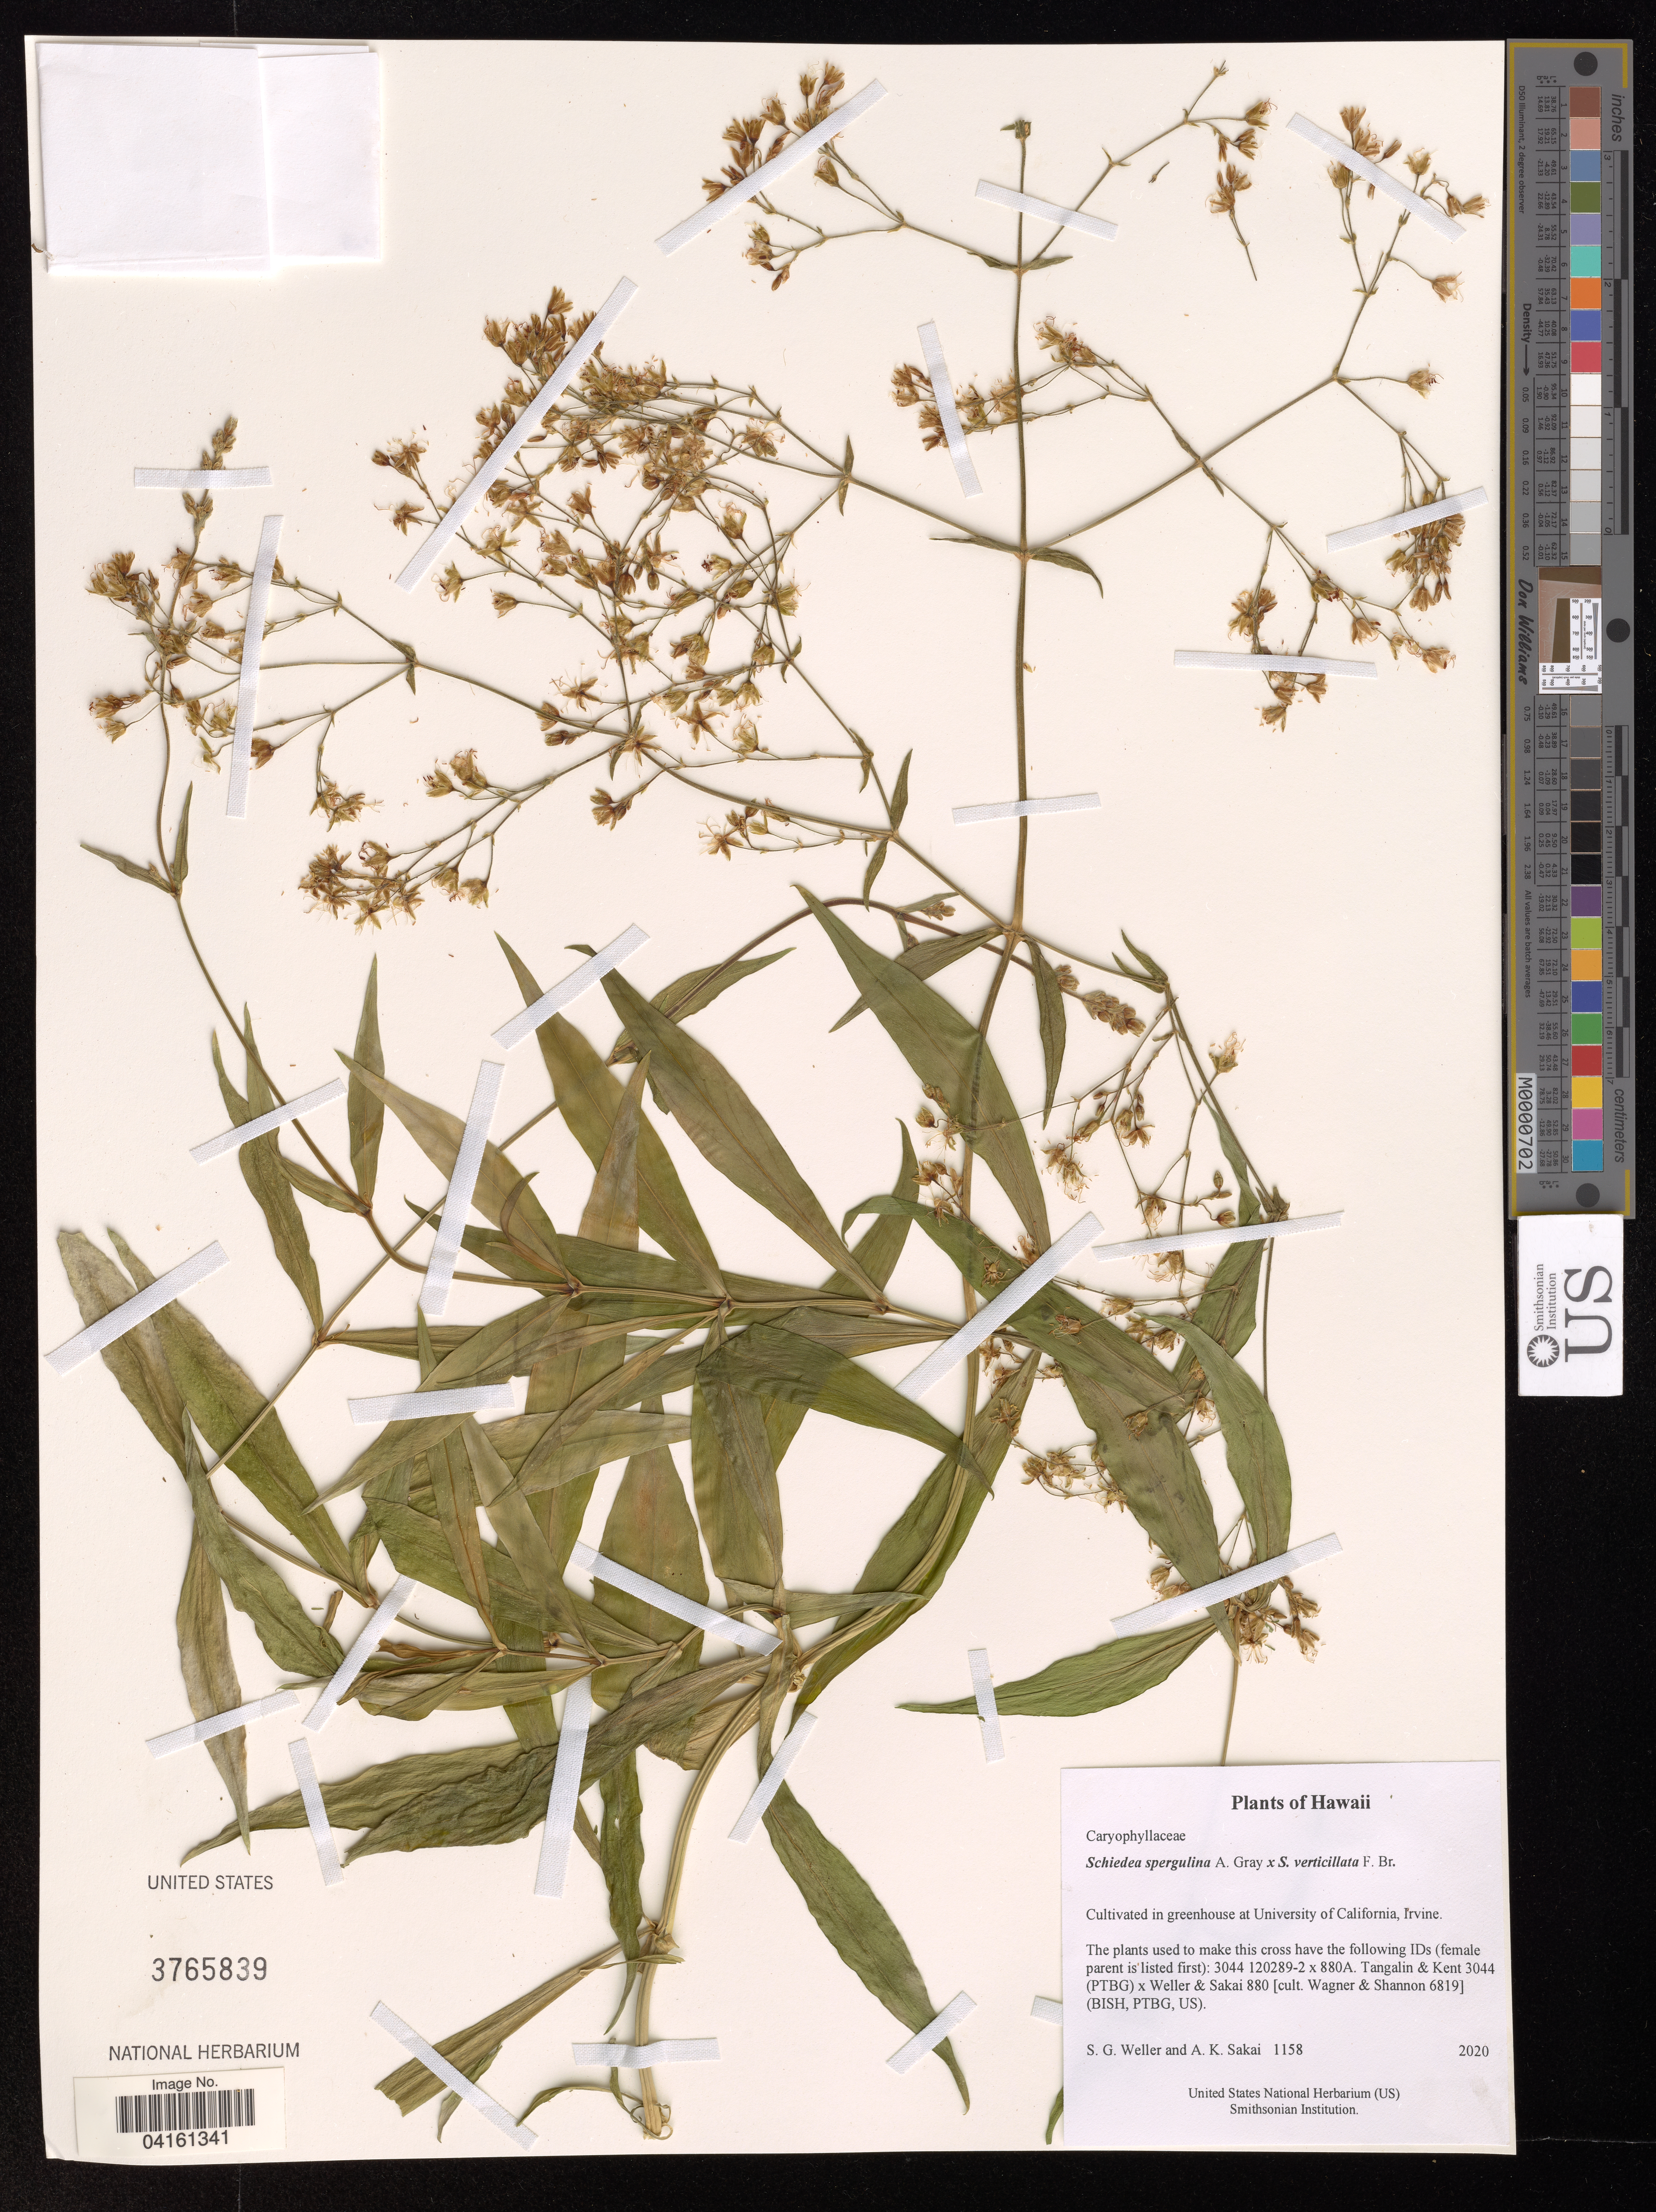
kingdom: Plantae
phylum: Tracheophyta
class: Magnoliopsida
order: Caryophyllales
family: Caryophyllaceae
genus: Schiedea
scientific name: Schiedea spergulina x S. verticillata F. Br. in Christoph. & Caum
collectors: S. G. Weller & A. Sakai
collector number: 1158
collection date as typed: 2020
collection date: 2020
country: United States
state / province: California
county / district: Orange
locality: Cultivated in greenhouse at University of California, Irvine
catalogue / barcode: US 3765839